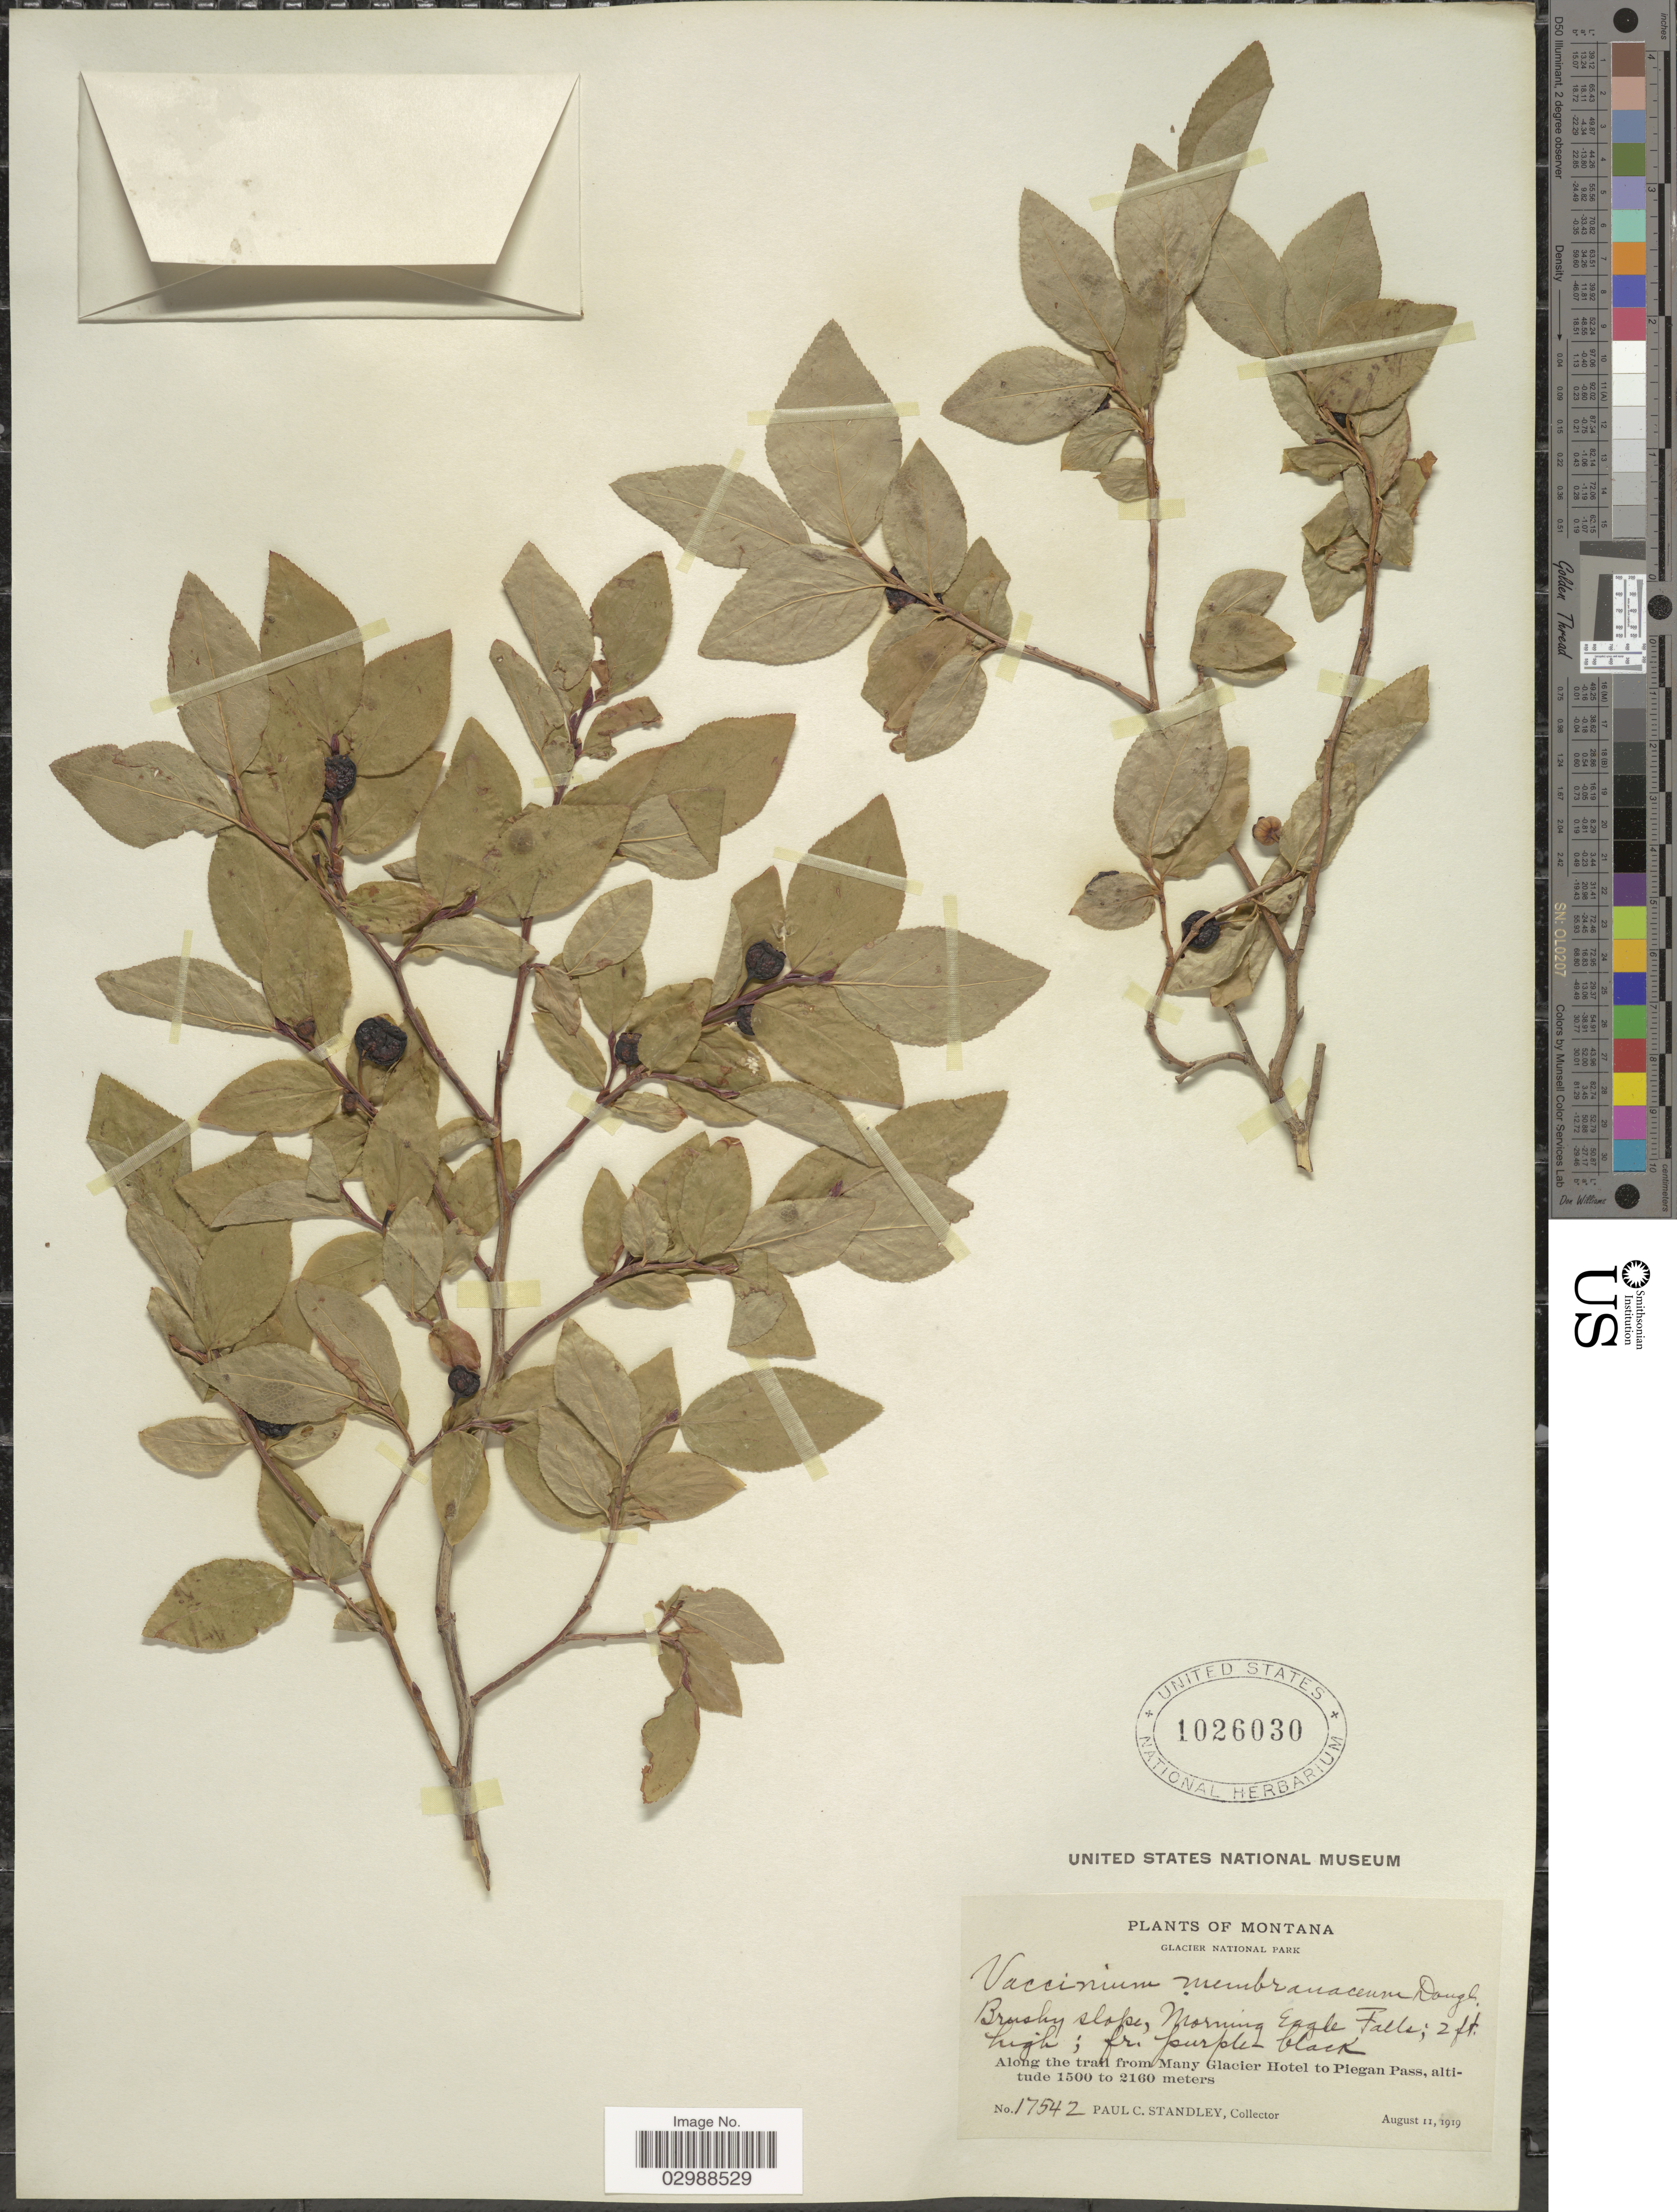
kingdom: Plantae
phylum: Tracheophyta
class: Magnoliopsida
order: Ericales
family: Ericaceae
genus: Vaccinium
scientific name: Vaccinium membranaceum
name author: Douglas ex Torr.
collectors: P. C. Standley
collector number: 17542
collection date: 1919-08-11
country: United States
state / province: Montana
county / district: Glacier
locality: Glacier National Park, along the trail from Many Glacier Hotel to Piegan Pass.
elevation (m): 1500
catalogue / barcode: US 1026030